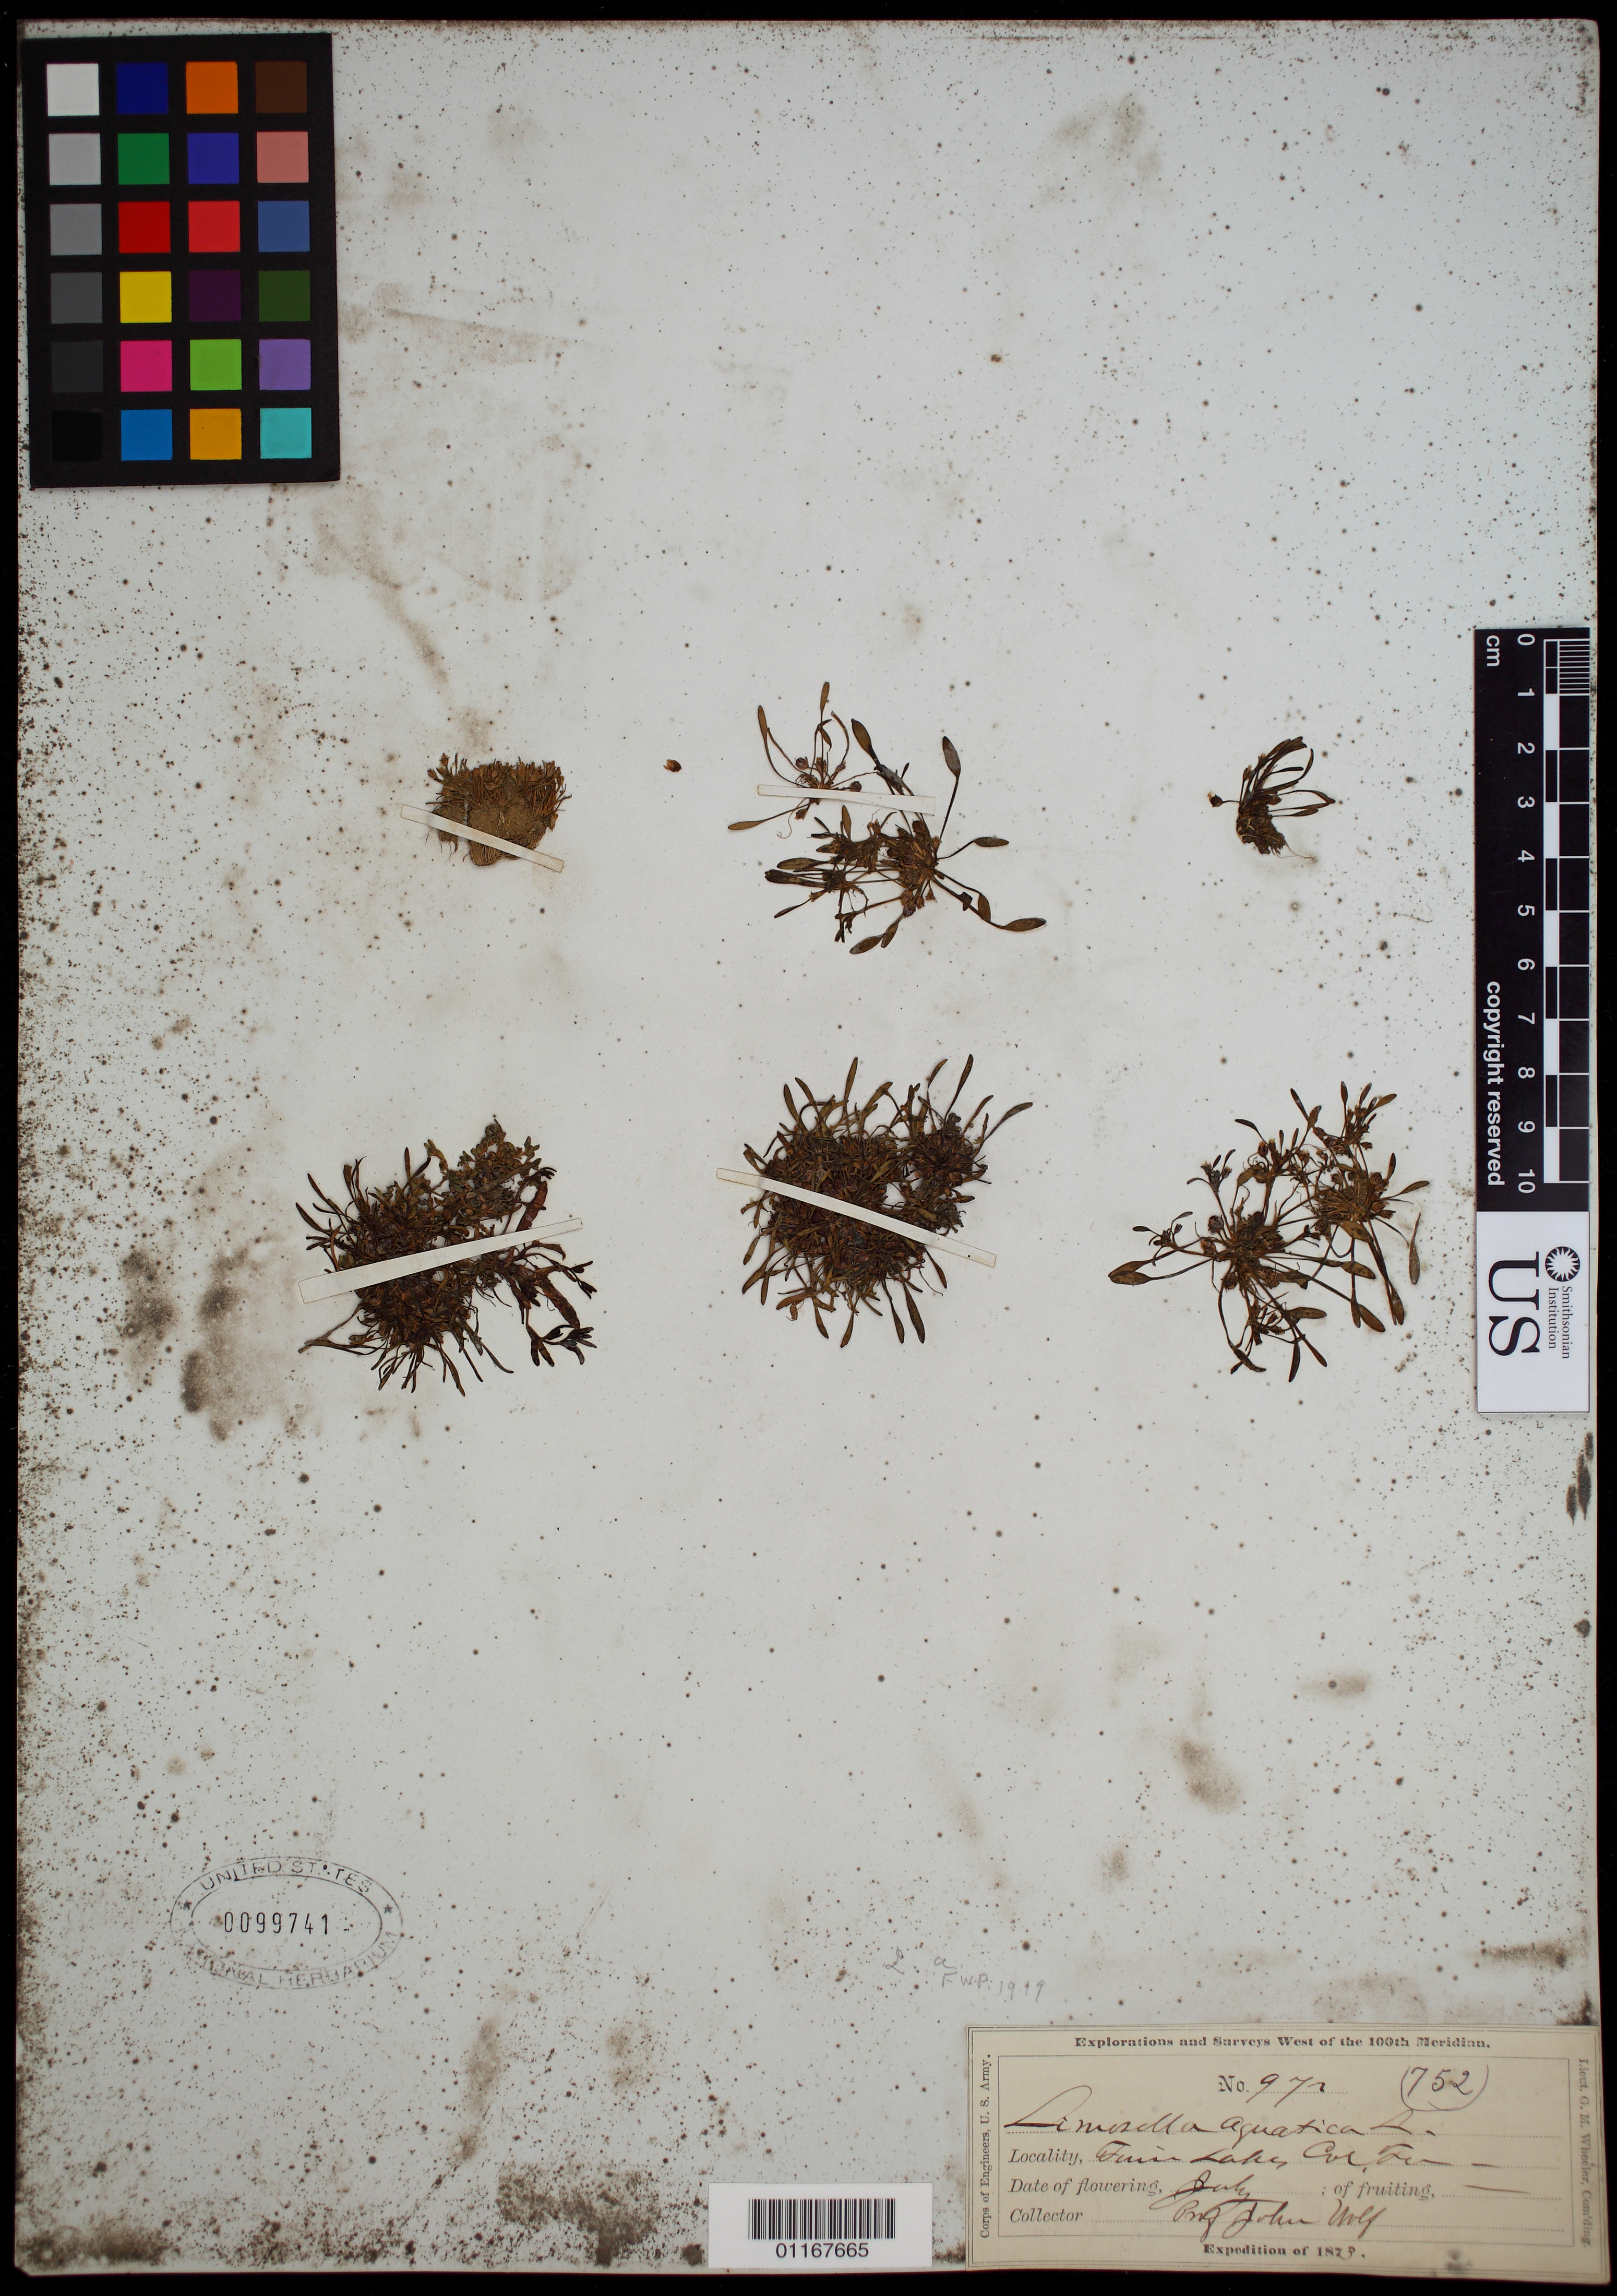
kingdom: Plantae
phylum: Tracheophyta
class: Magnoliopsida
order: Lamiales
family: Scrophulariaceae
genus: Limosella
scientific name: Limosella aquatica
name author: L.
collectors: J. Wolf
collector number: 972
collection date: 1873-07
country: United States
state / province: Colorado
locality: Twin Lakes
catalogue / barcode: US 99741